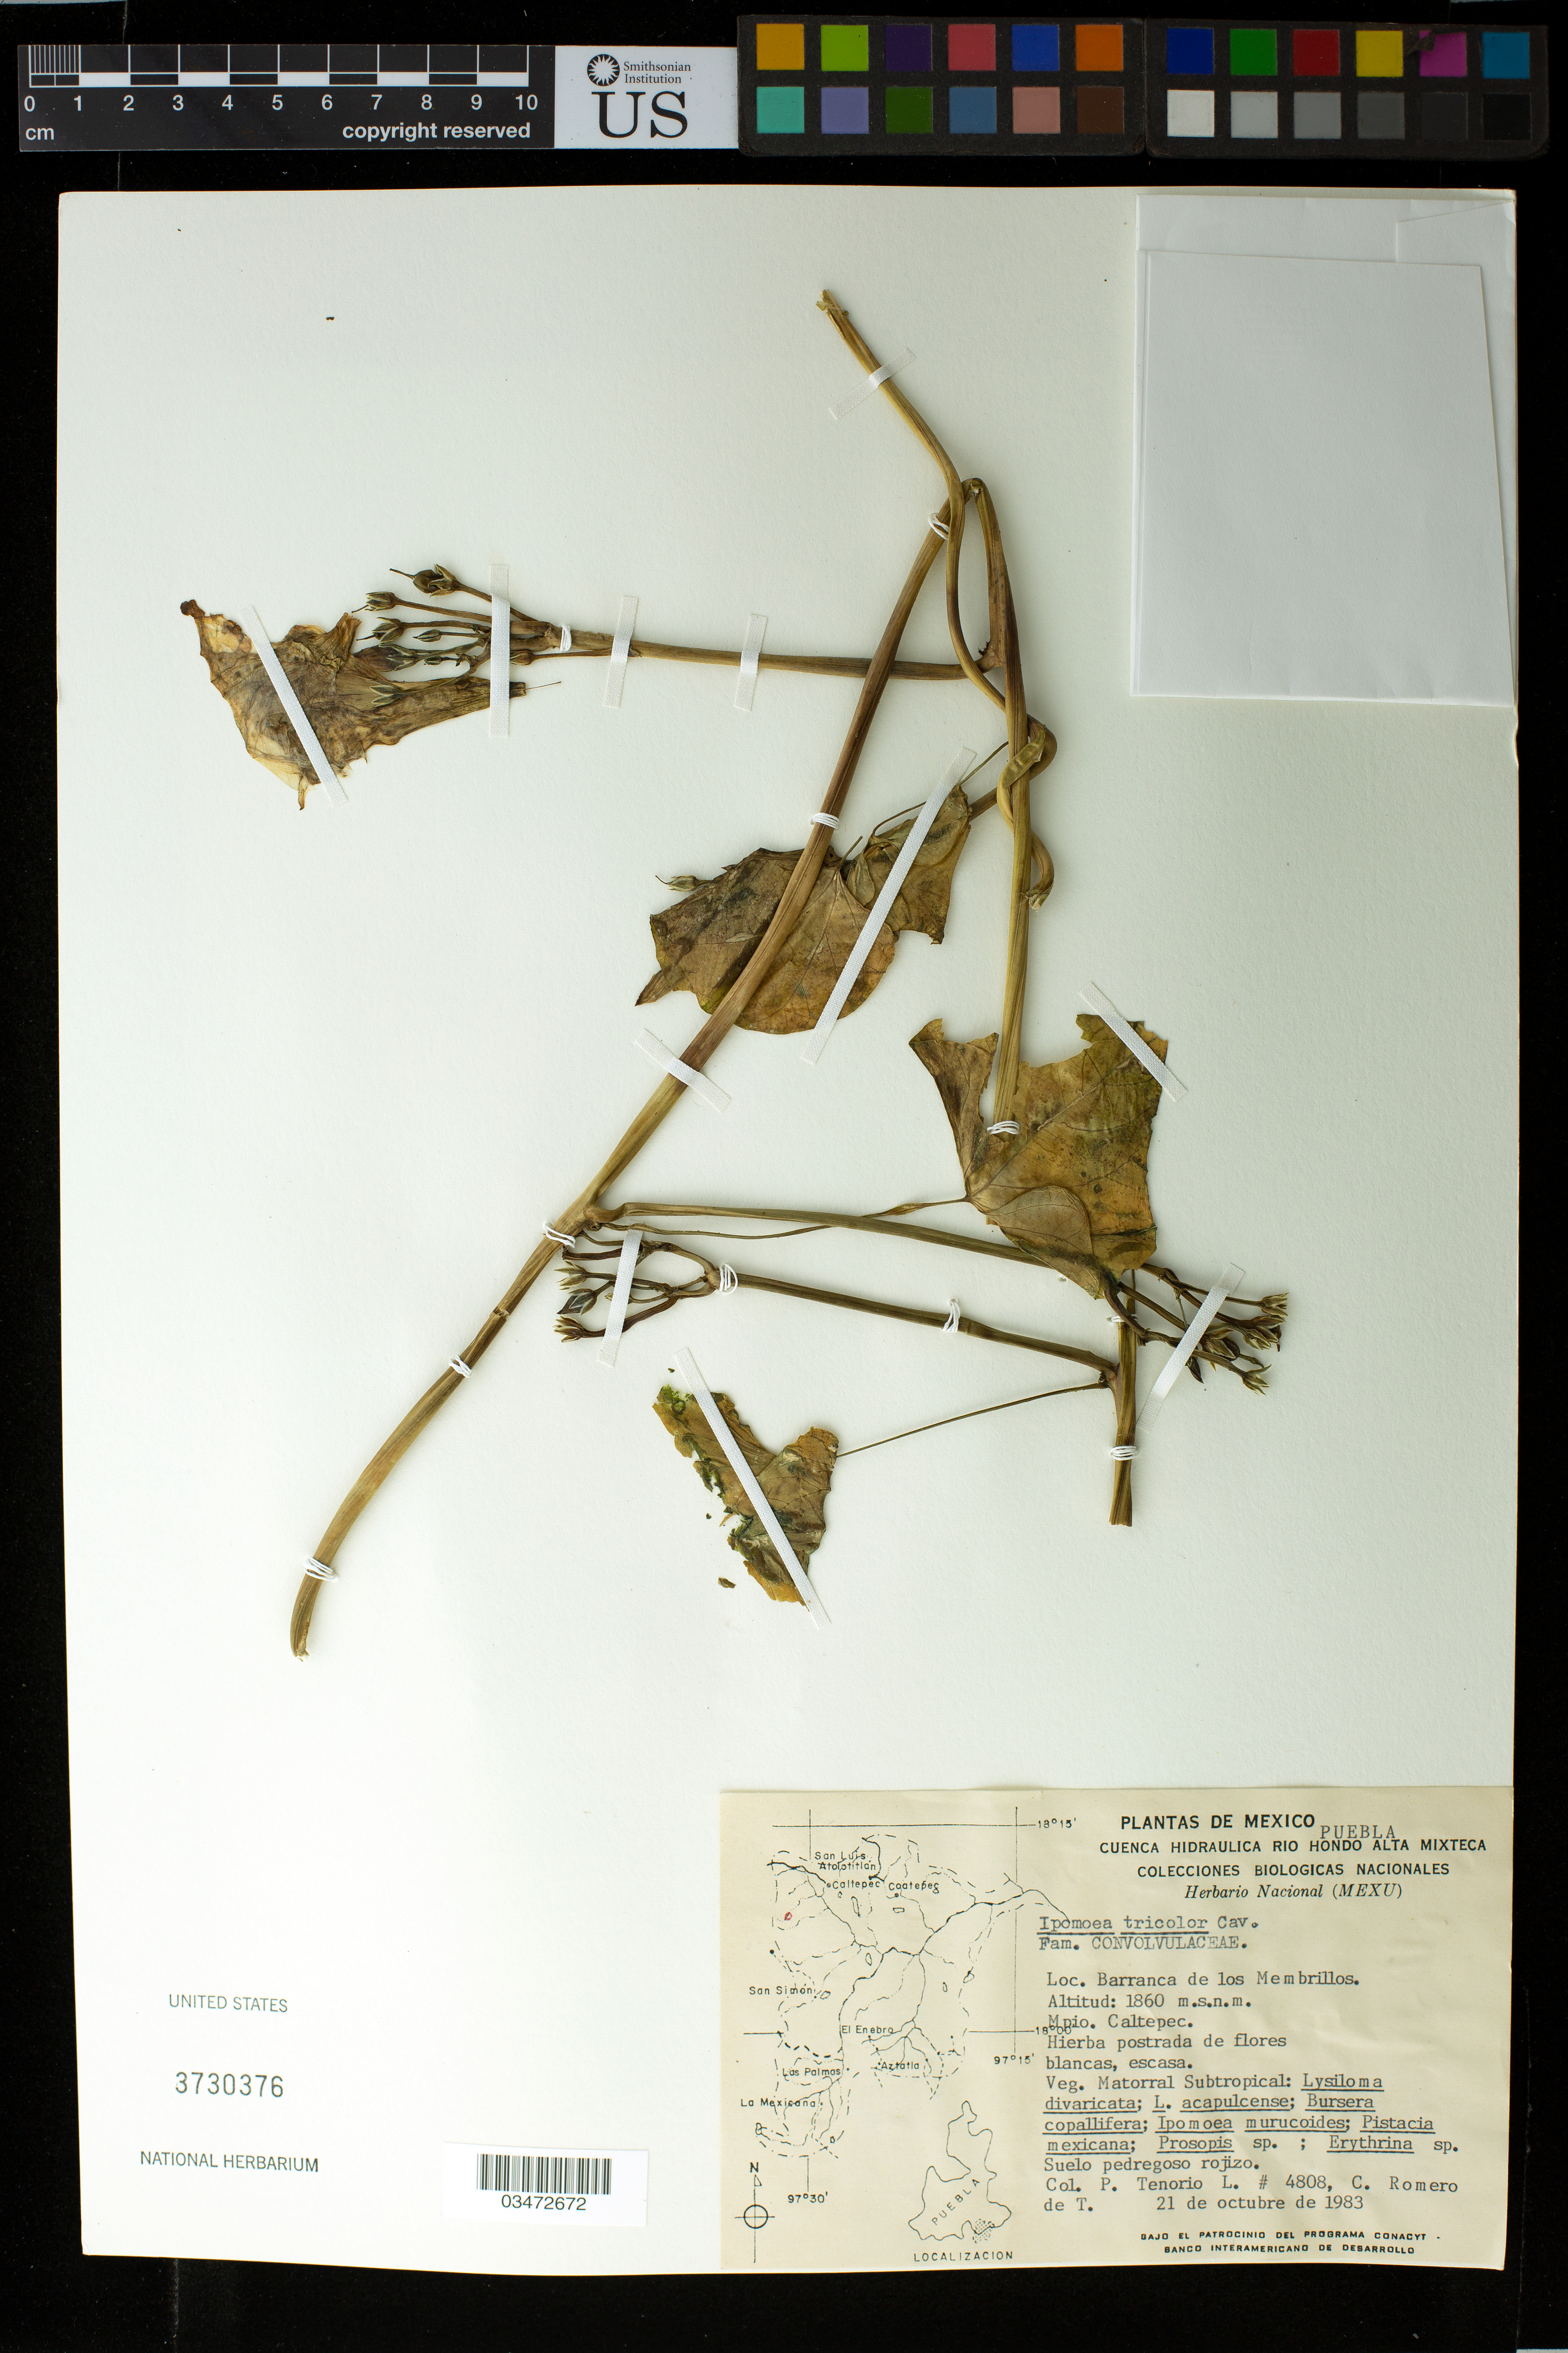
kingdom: Plantae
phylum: Tracheophyta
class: Magnoliopsida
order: Solanales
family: Convolvulaceae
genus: Ipomoea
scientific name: Ipomoea tricolor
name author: Cav.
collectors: P. Tenorio L. & C. Romero de T.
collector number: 4808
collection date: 1983-10-21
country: Mexico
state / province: Puebla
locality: Barranca de los Membrillos Mpio. Caltepec.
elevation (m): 1860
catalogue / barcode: US 3730376